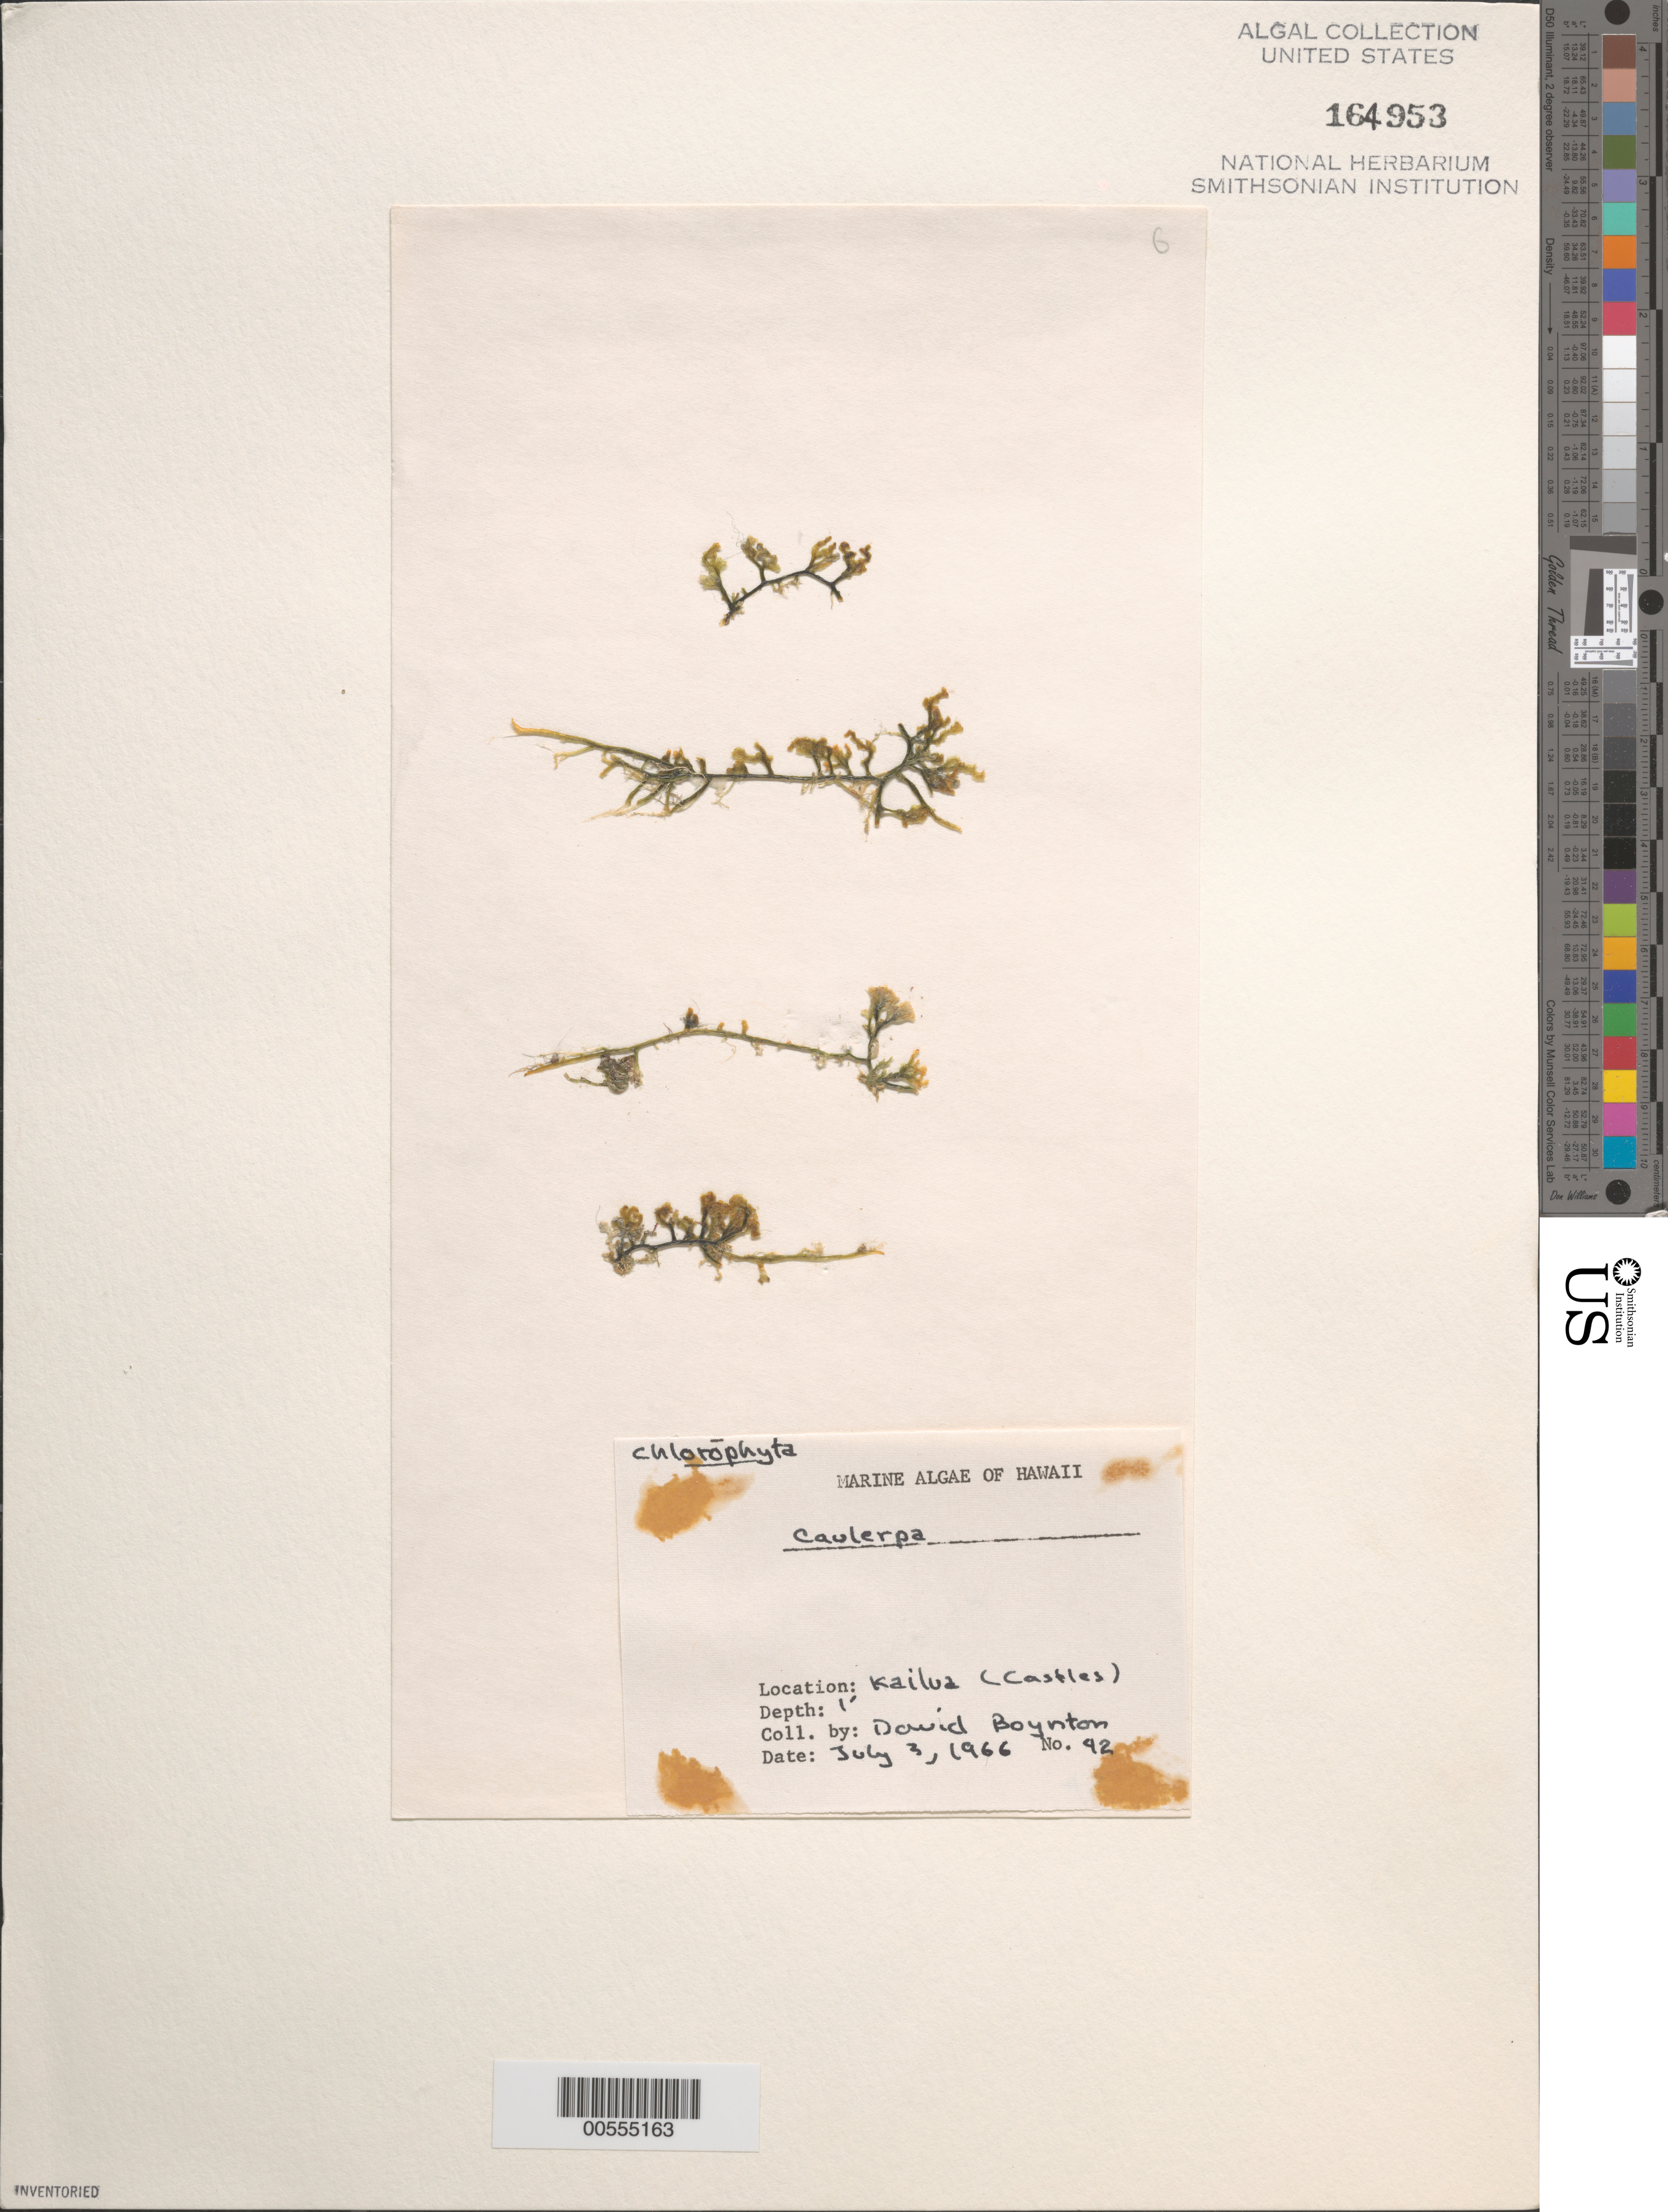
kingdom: Plantae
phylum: Chlorophyta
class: Ulvophyceae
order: Bryopsidales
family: Caulerpaceae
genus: Caulerpa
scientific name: Caulerpa sp.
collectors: D. Boynton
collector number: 92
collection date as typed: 03 Jul 1966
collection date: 1966-07-03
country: United States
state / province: Hawaii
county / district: Honolulu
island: Oahu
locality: Kailua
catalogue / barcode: US 164953